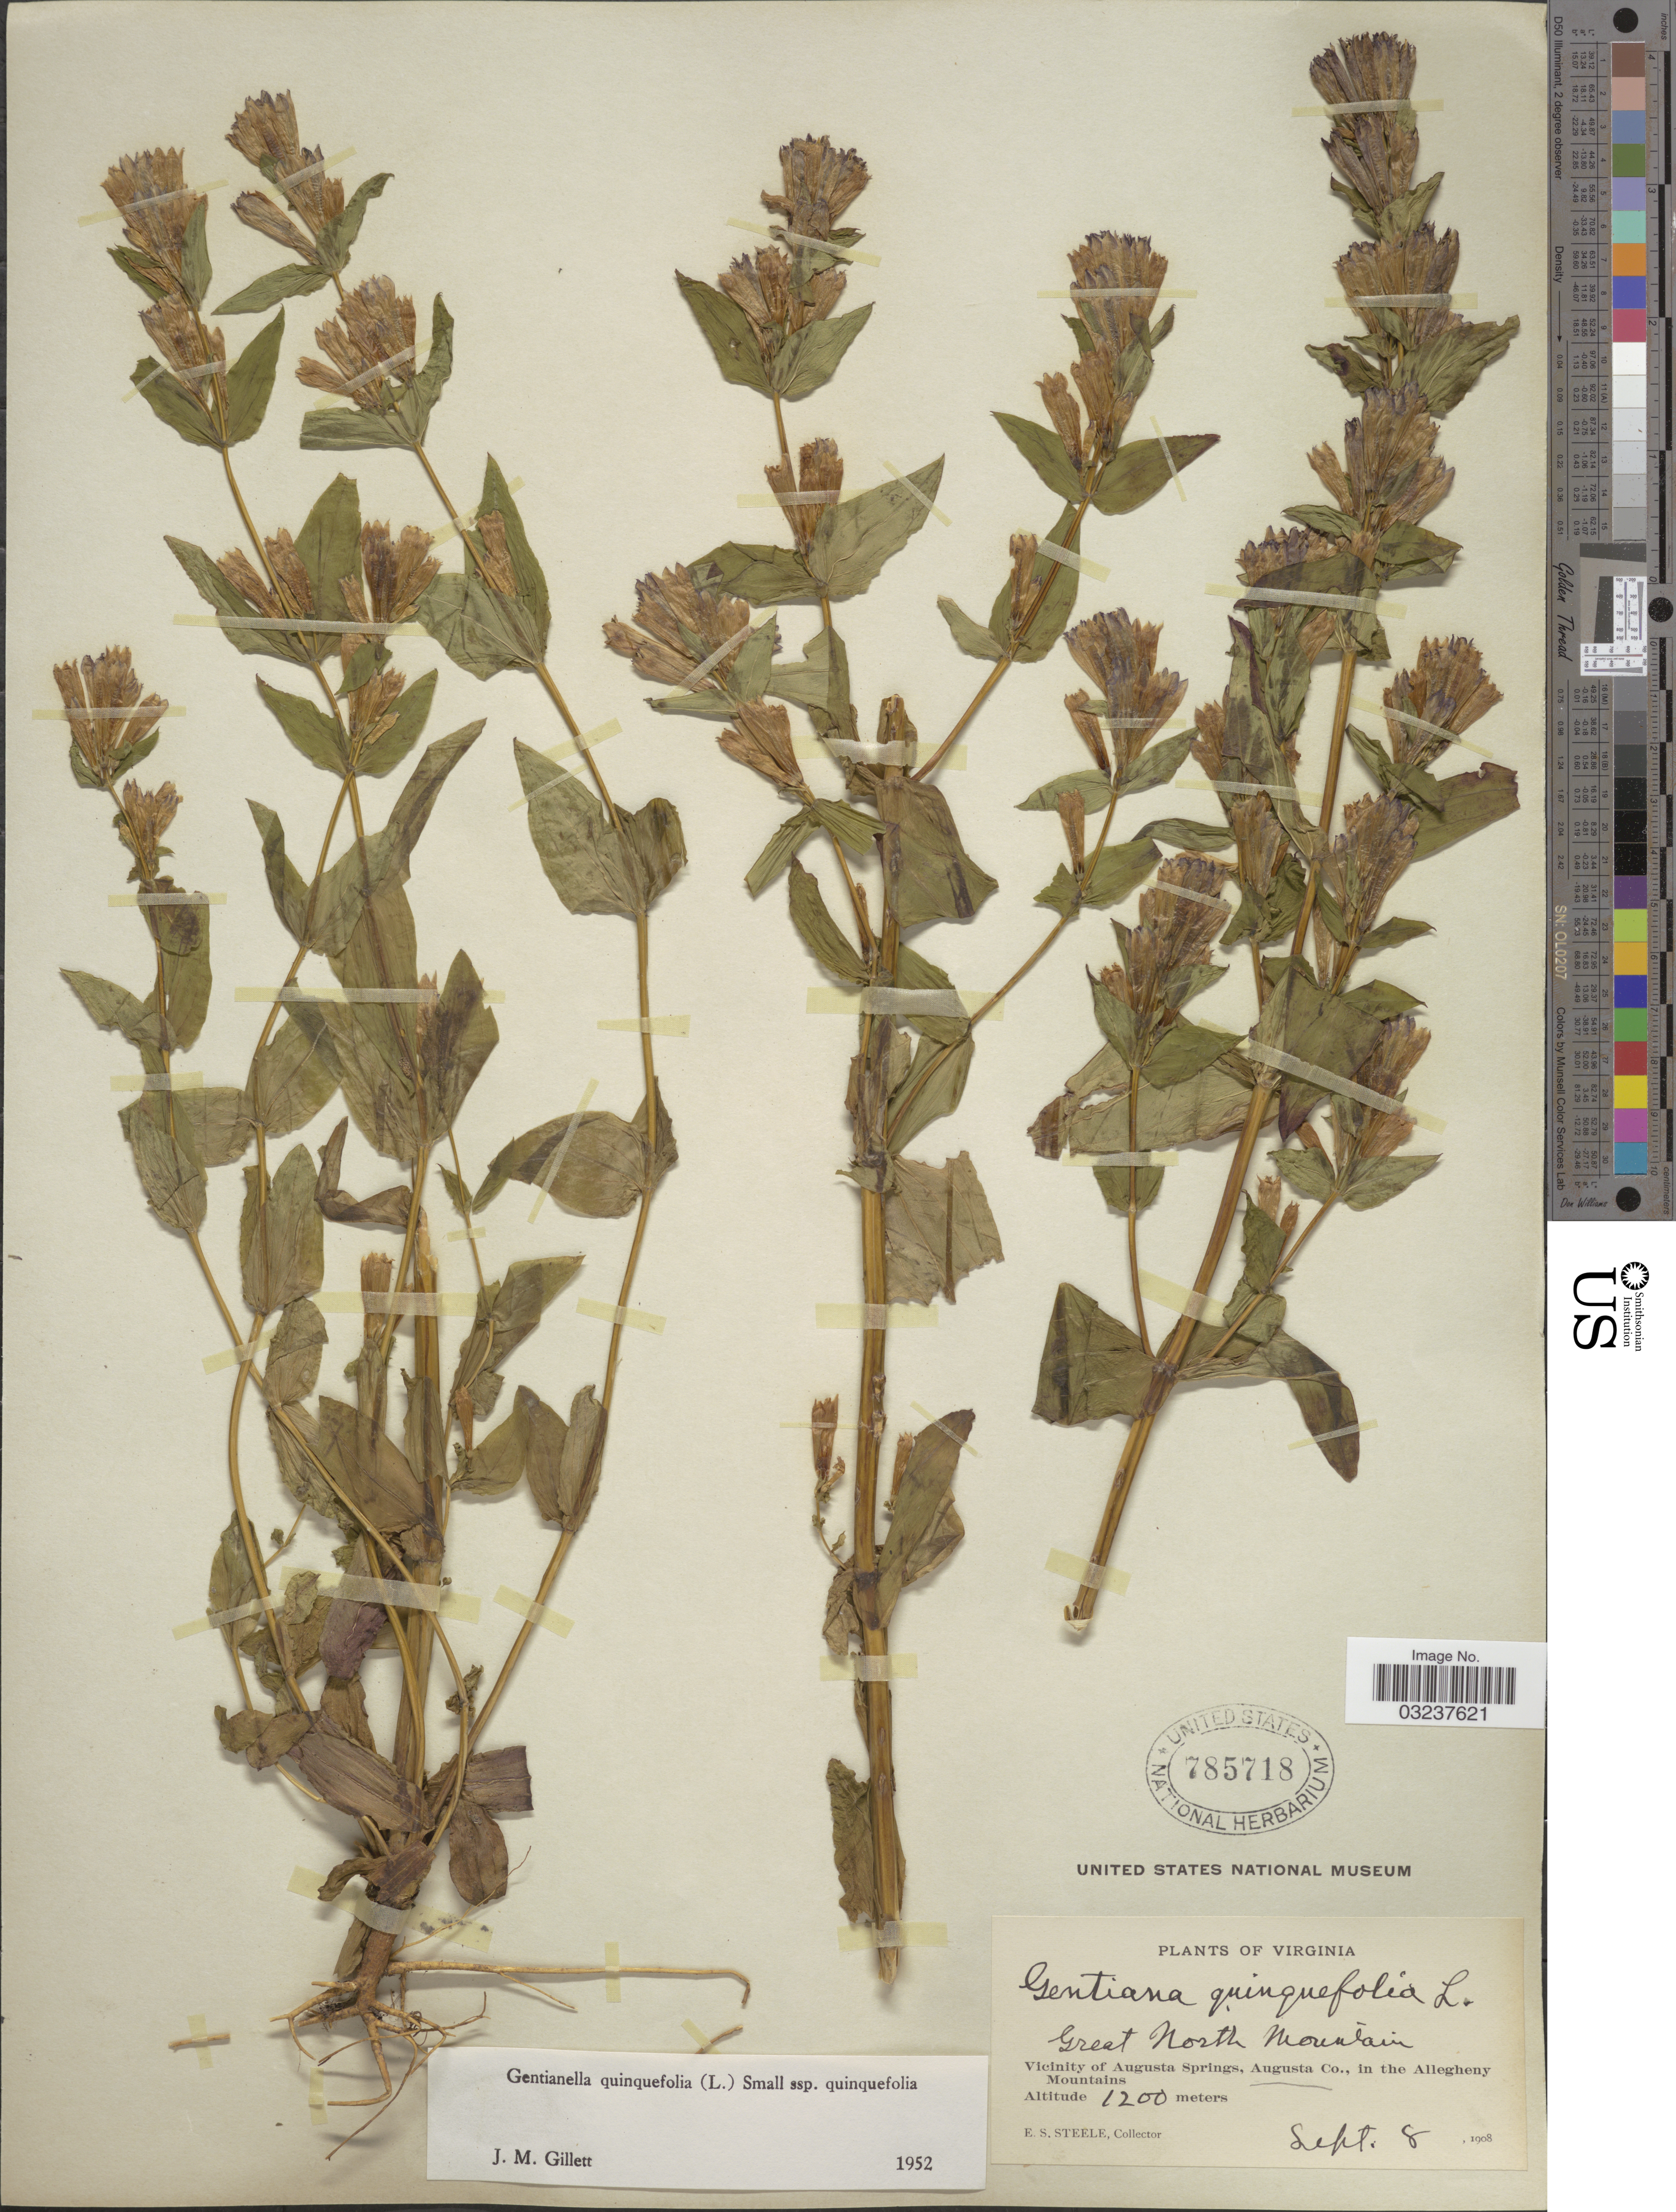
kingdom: Plantae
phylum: Tracheophyta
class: Magnoliopsida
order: Gentianales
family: Gentianaceae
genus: Gentianella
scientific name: Gentianella quinquefolia subsp. quinquefolia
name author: (L.) Small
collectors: E. Steele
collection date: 1908-09-08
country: United States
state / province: Virginia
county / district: Augusta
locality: Great North Mountain, Vicinity of Augusta Springs, Augusta Co., in the Allegheny Mountains.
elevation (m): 1200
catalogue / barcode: US 785718